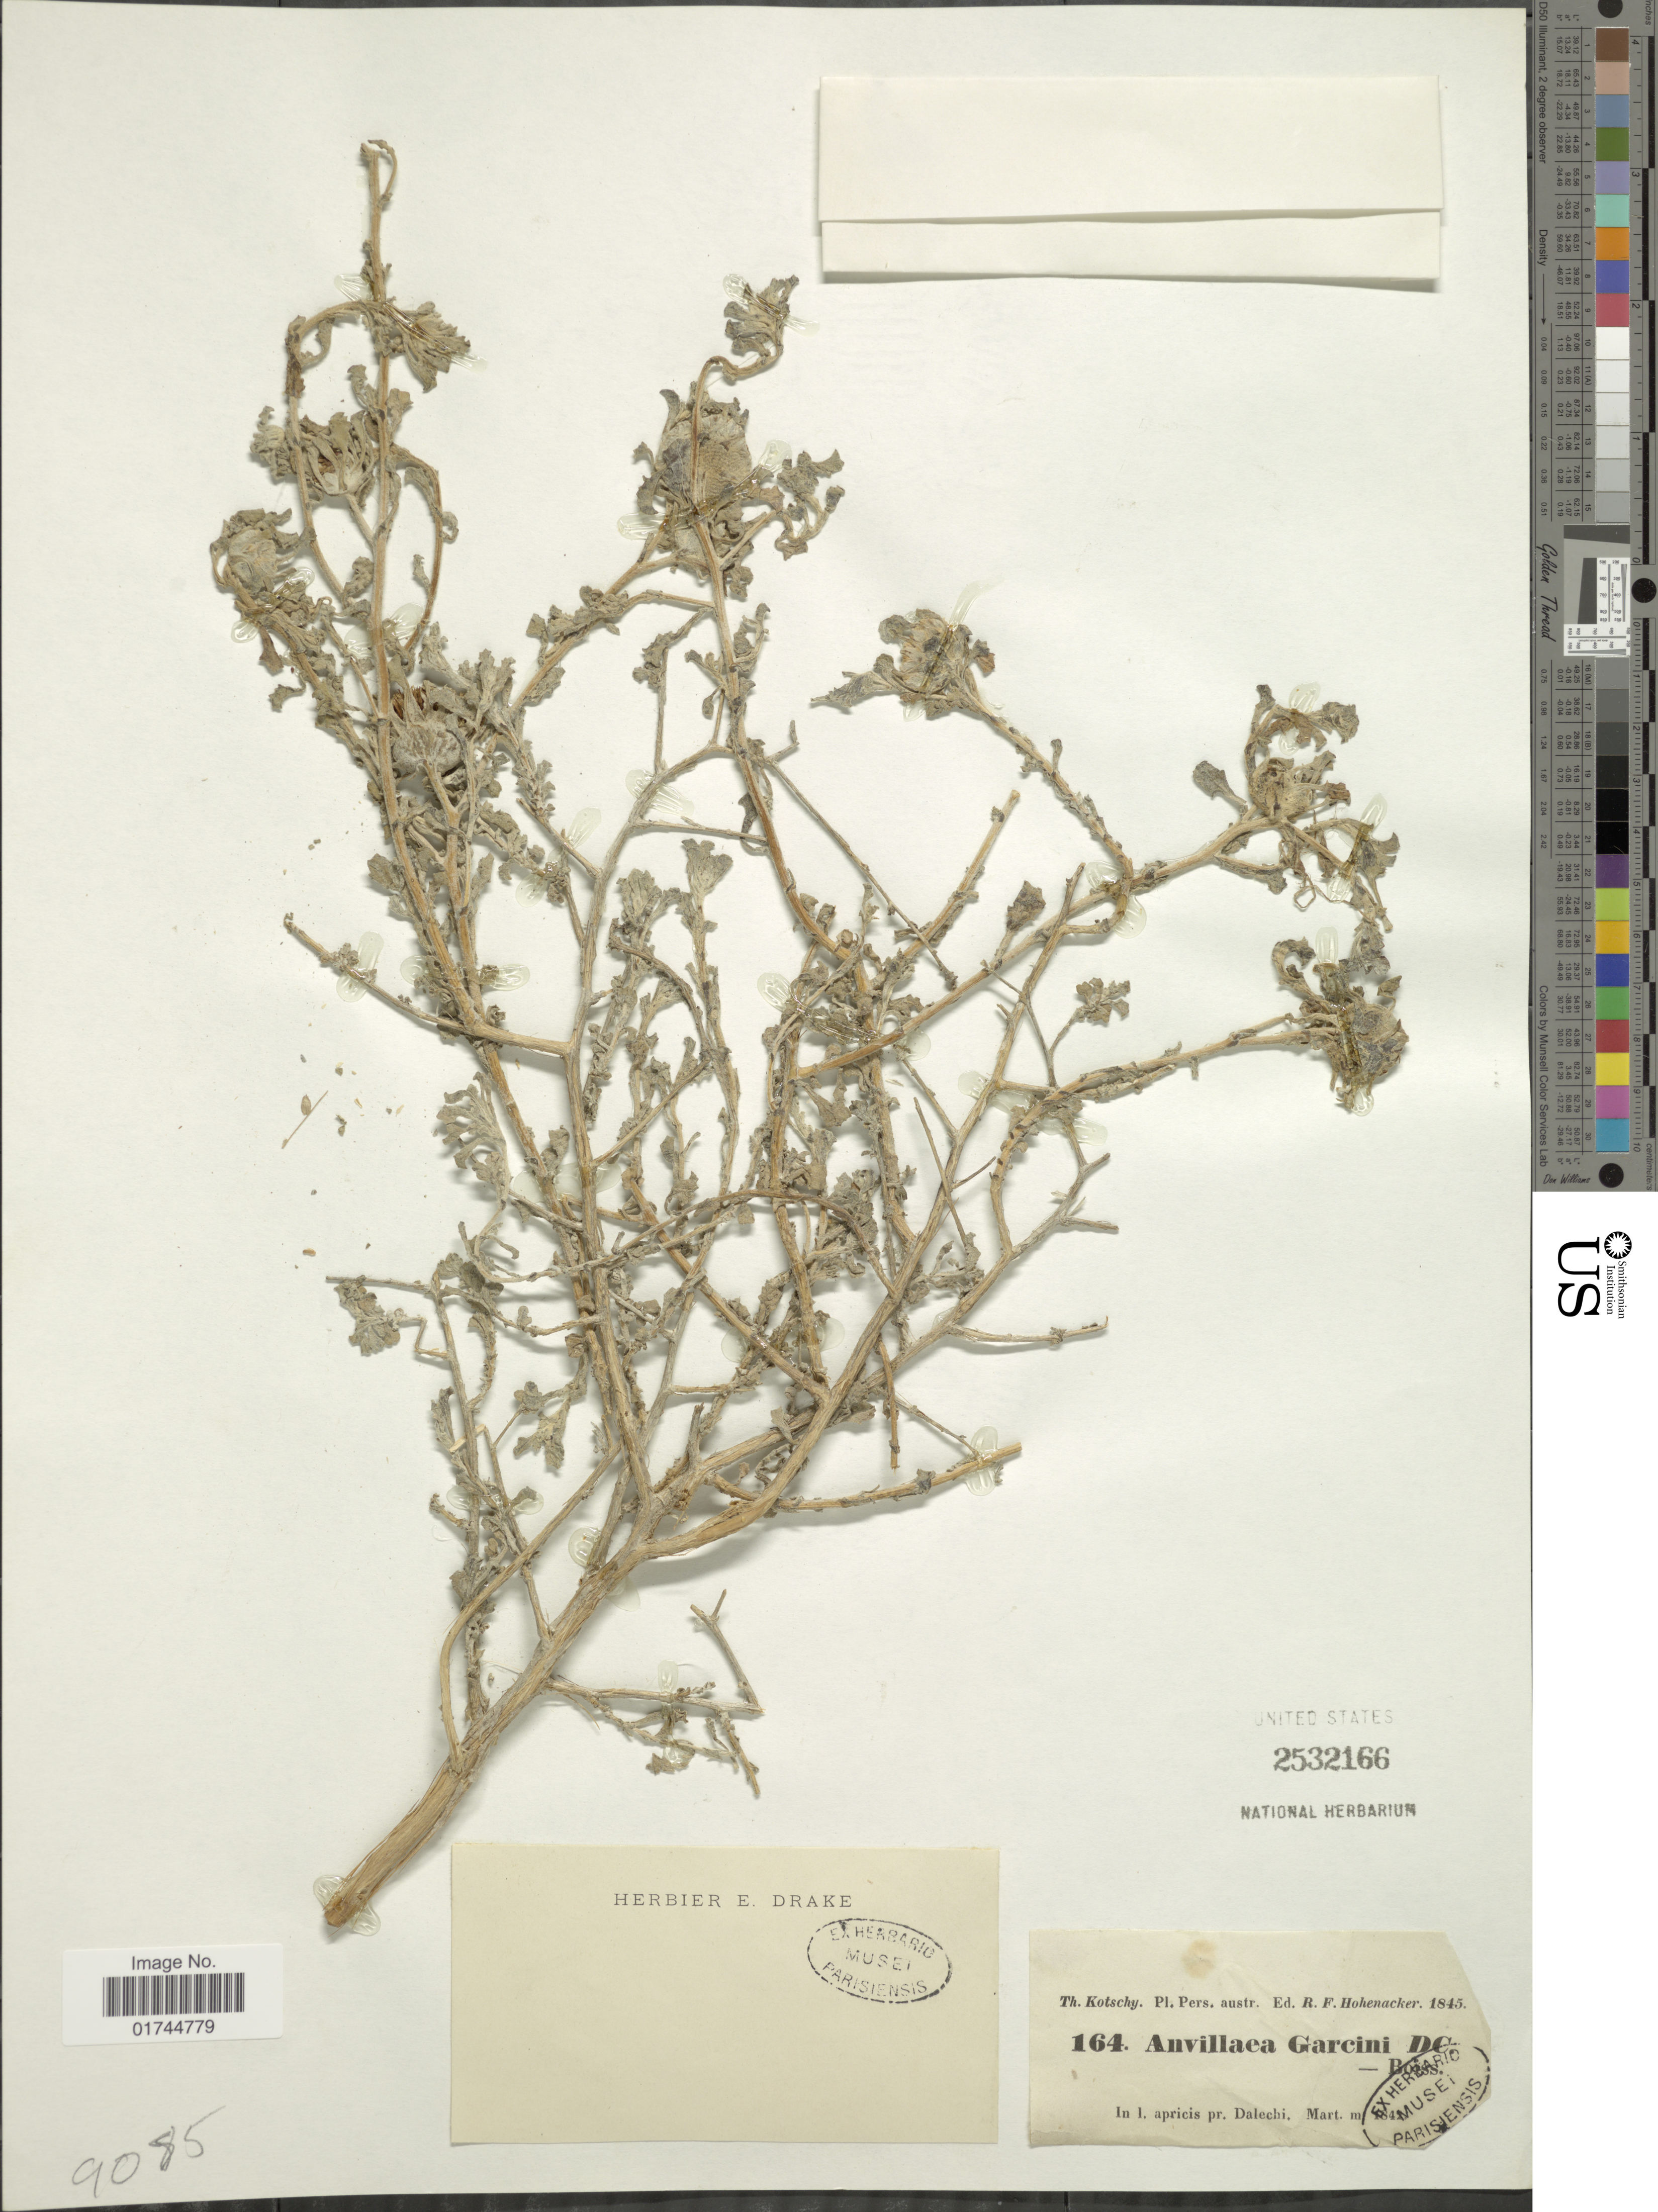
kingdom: Plantae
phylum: Tracheophyta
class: Magnoliopsida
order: Asterales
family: Asteraceae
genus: Anvillea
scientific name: Anvillea garcinii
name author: (Burm. f.) DC.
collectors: K. G. Kotschy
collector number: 164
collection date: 1842-03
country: Iran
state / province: Bushehr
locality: Pers. austr. In I. apricis pr. Dalechi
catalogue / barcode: US 2532166